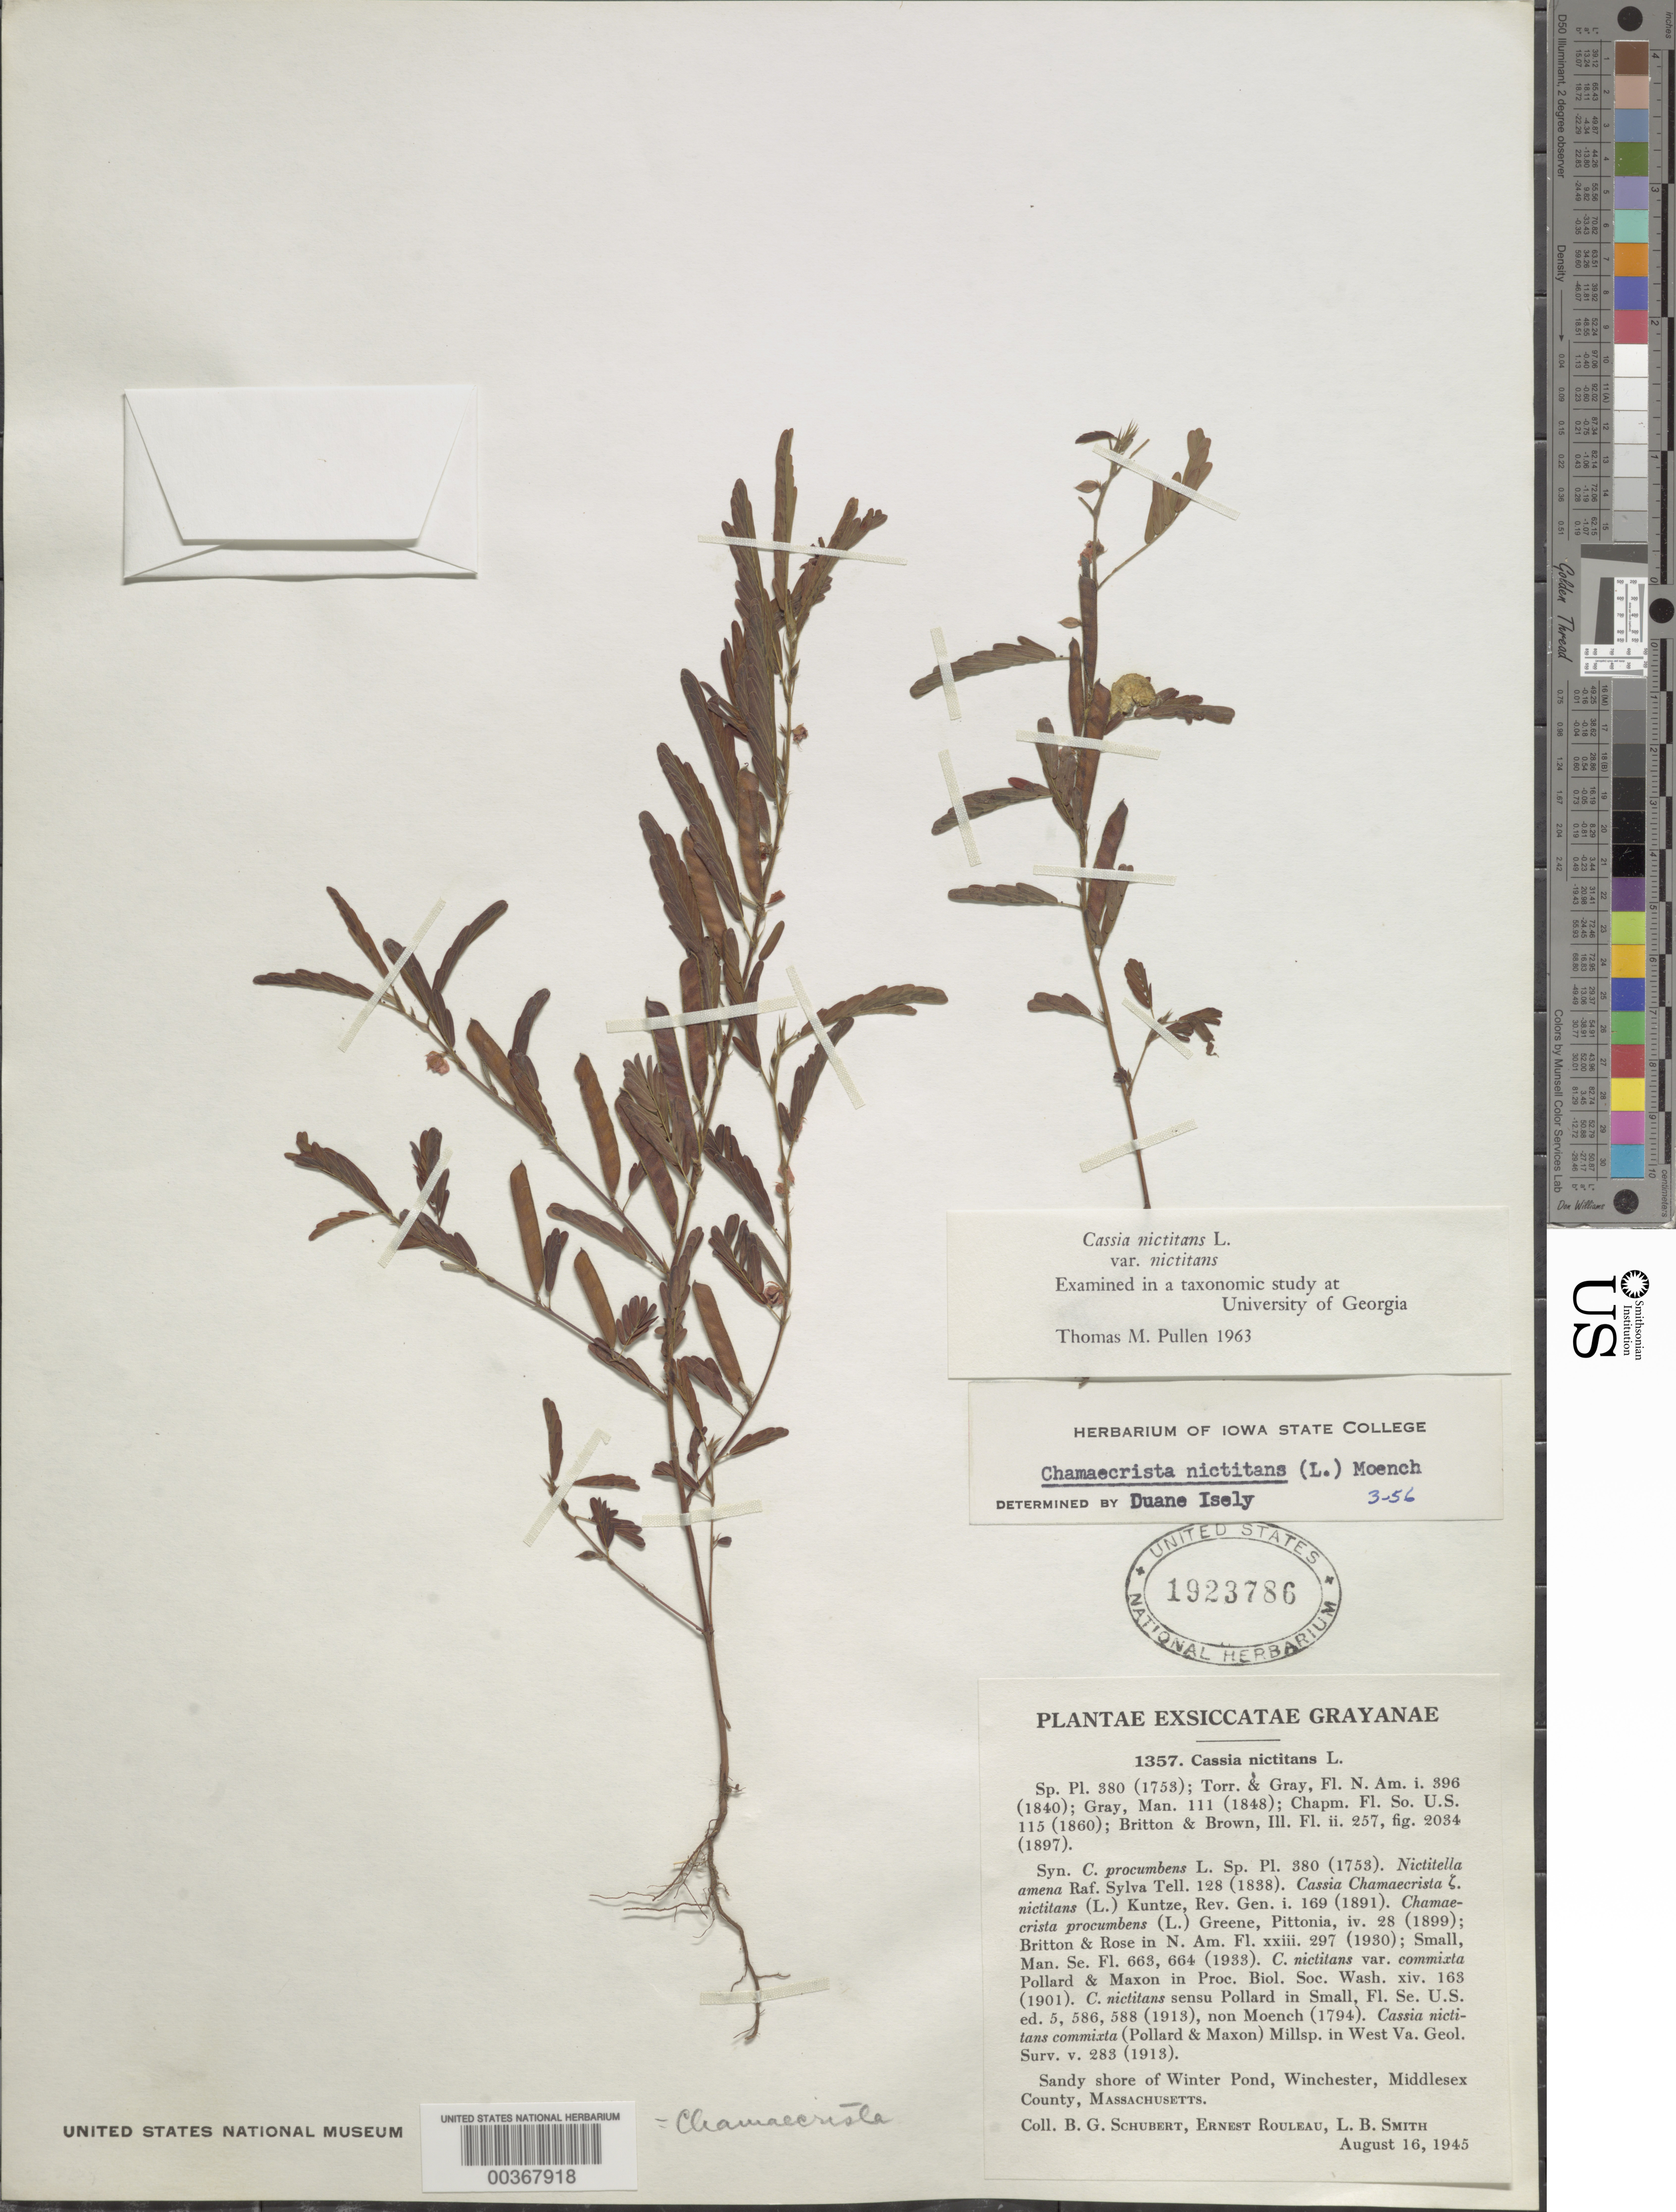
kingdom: Plantae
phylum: Tracheophyta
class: Magnoliopsida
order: Fabales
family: Fabaceae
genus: Chamaecrista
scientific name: Chamaecrista nictitans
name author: (L.) Moench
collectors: B. Schubert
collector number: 1357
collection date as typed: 16 Aug 1945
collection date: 1945-08-16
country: United States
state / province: Massachusetts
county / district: Middlesex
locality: Shore of winter pond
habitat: Sandy shore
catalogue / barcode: US 1923786